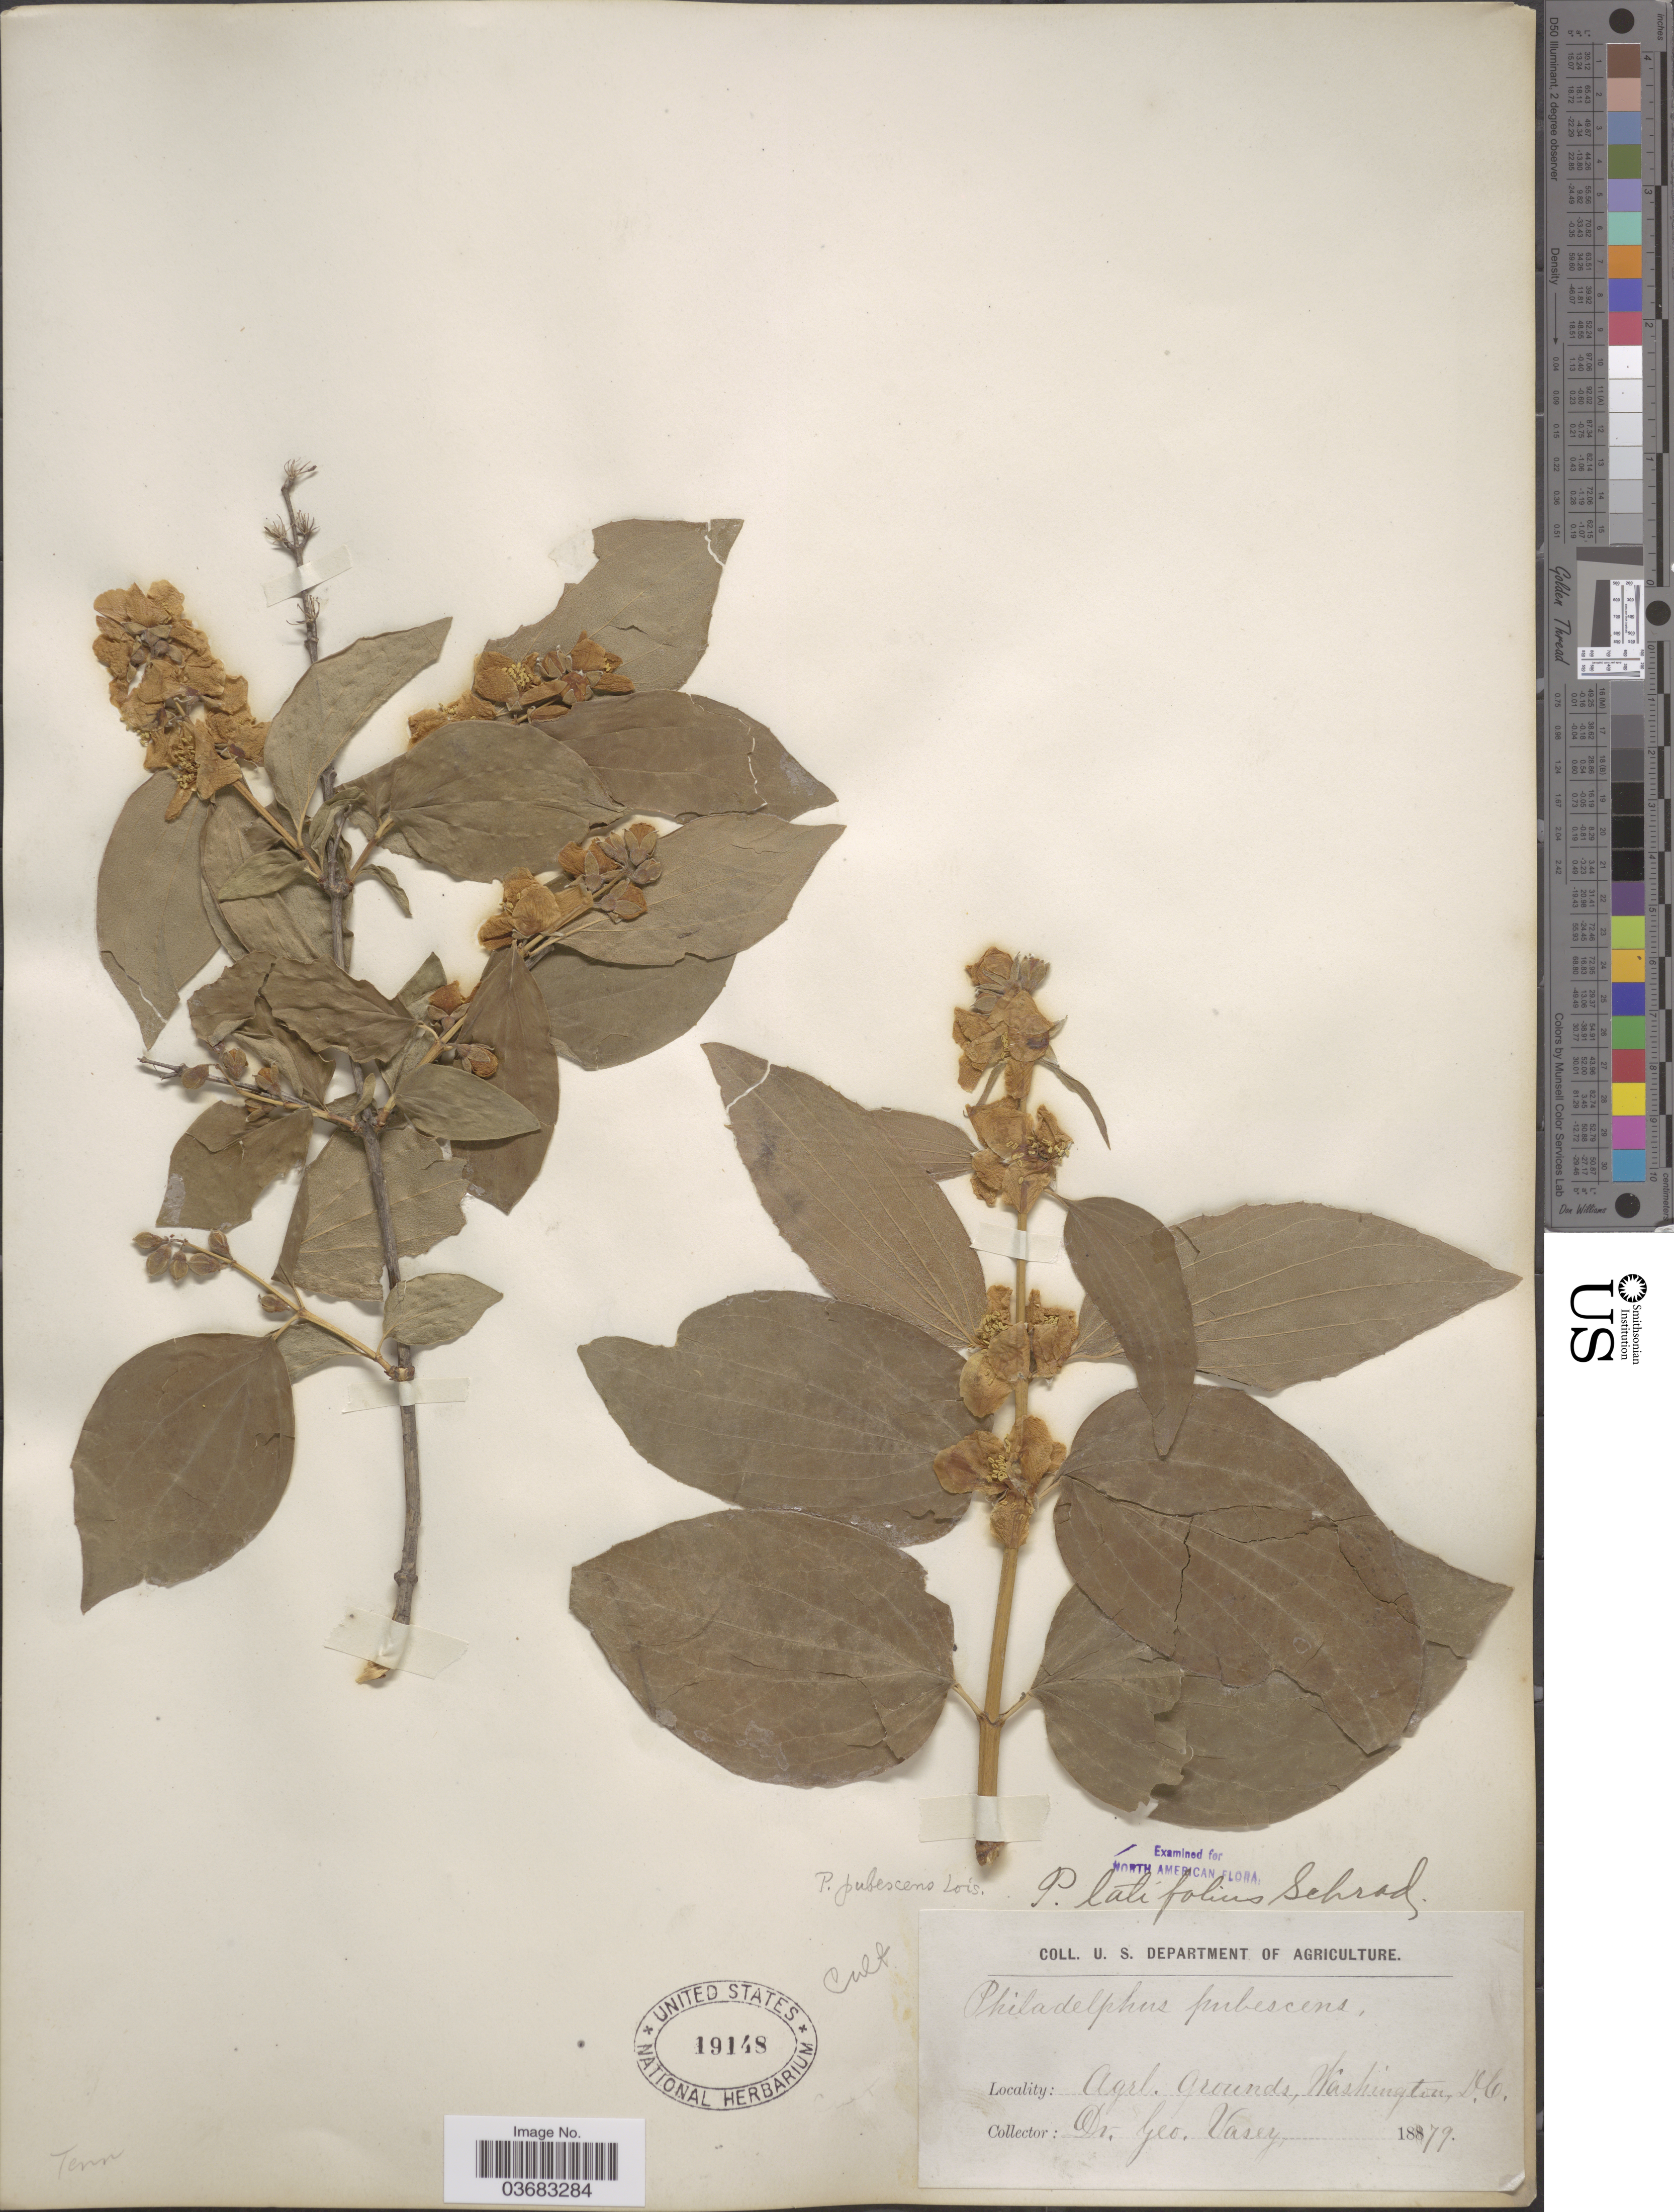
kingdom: Plantae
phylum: Tracheophyta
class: Magnoliopsida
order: Cornales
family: Hydrangeaceae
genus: Philadelphus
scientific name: Philadelphus pubescens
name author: Loisel.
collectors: G. R. Vasey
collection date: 1879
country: United States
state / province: District of Columbia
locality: Agrl. grounds.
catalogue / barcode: US 19148